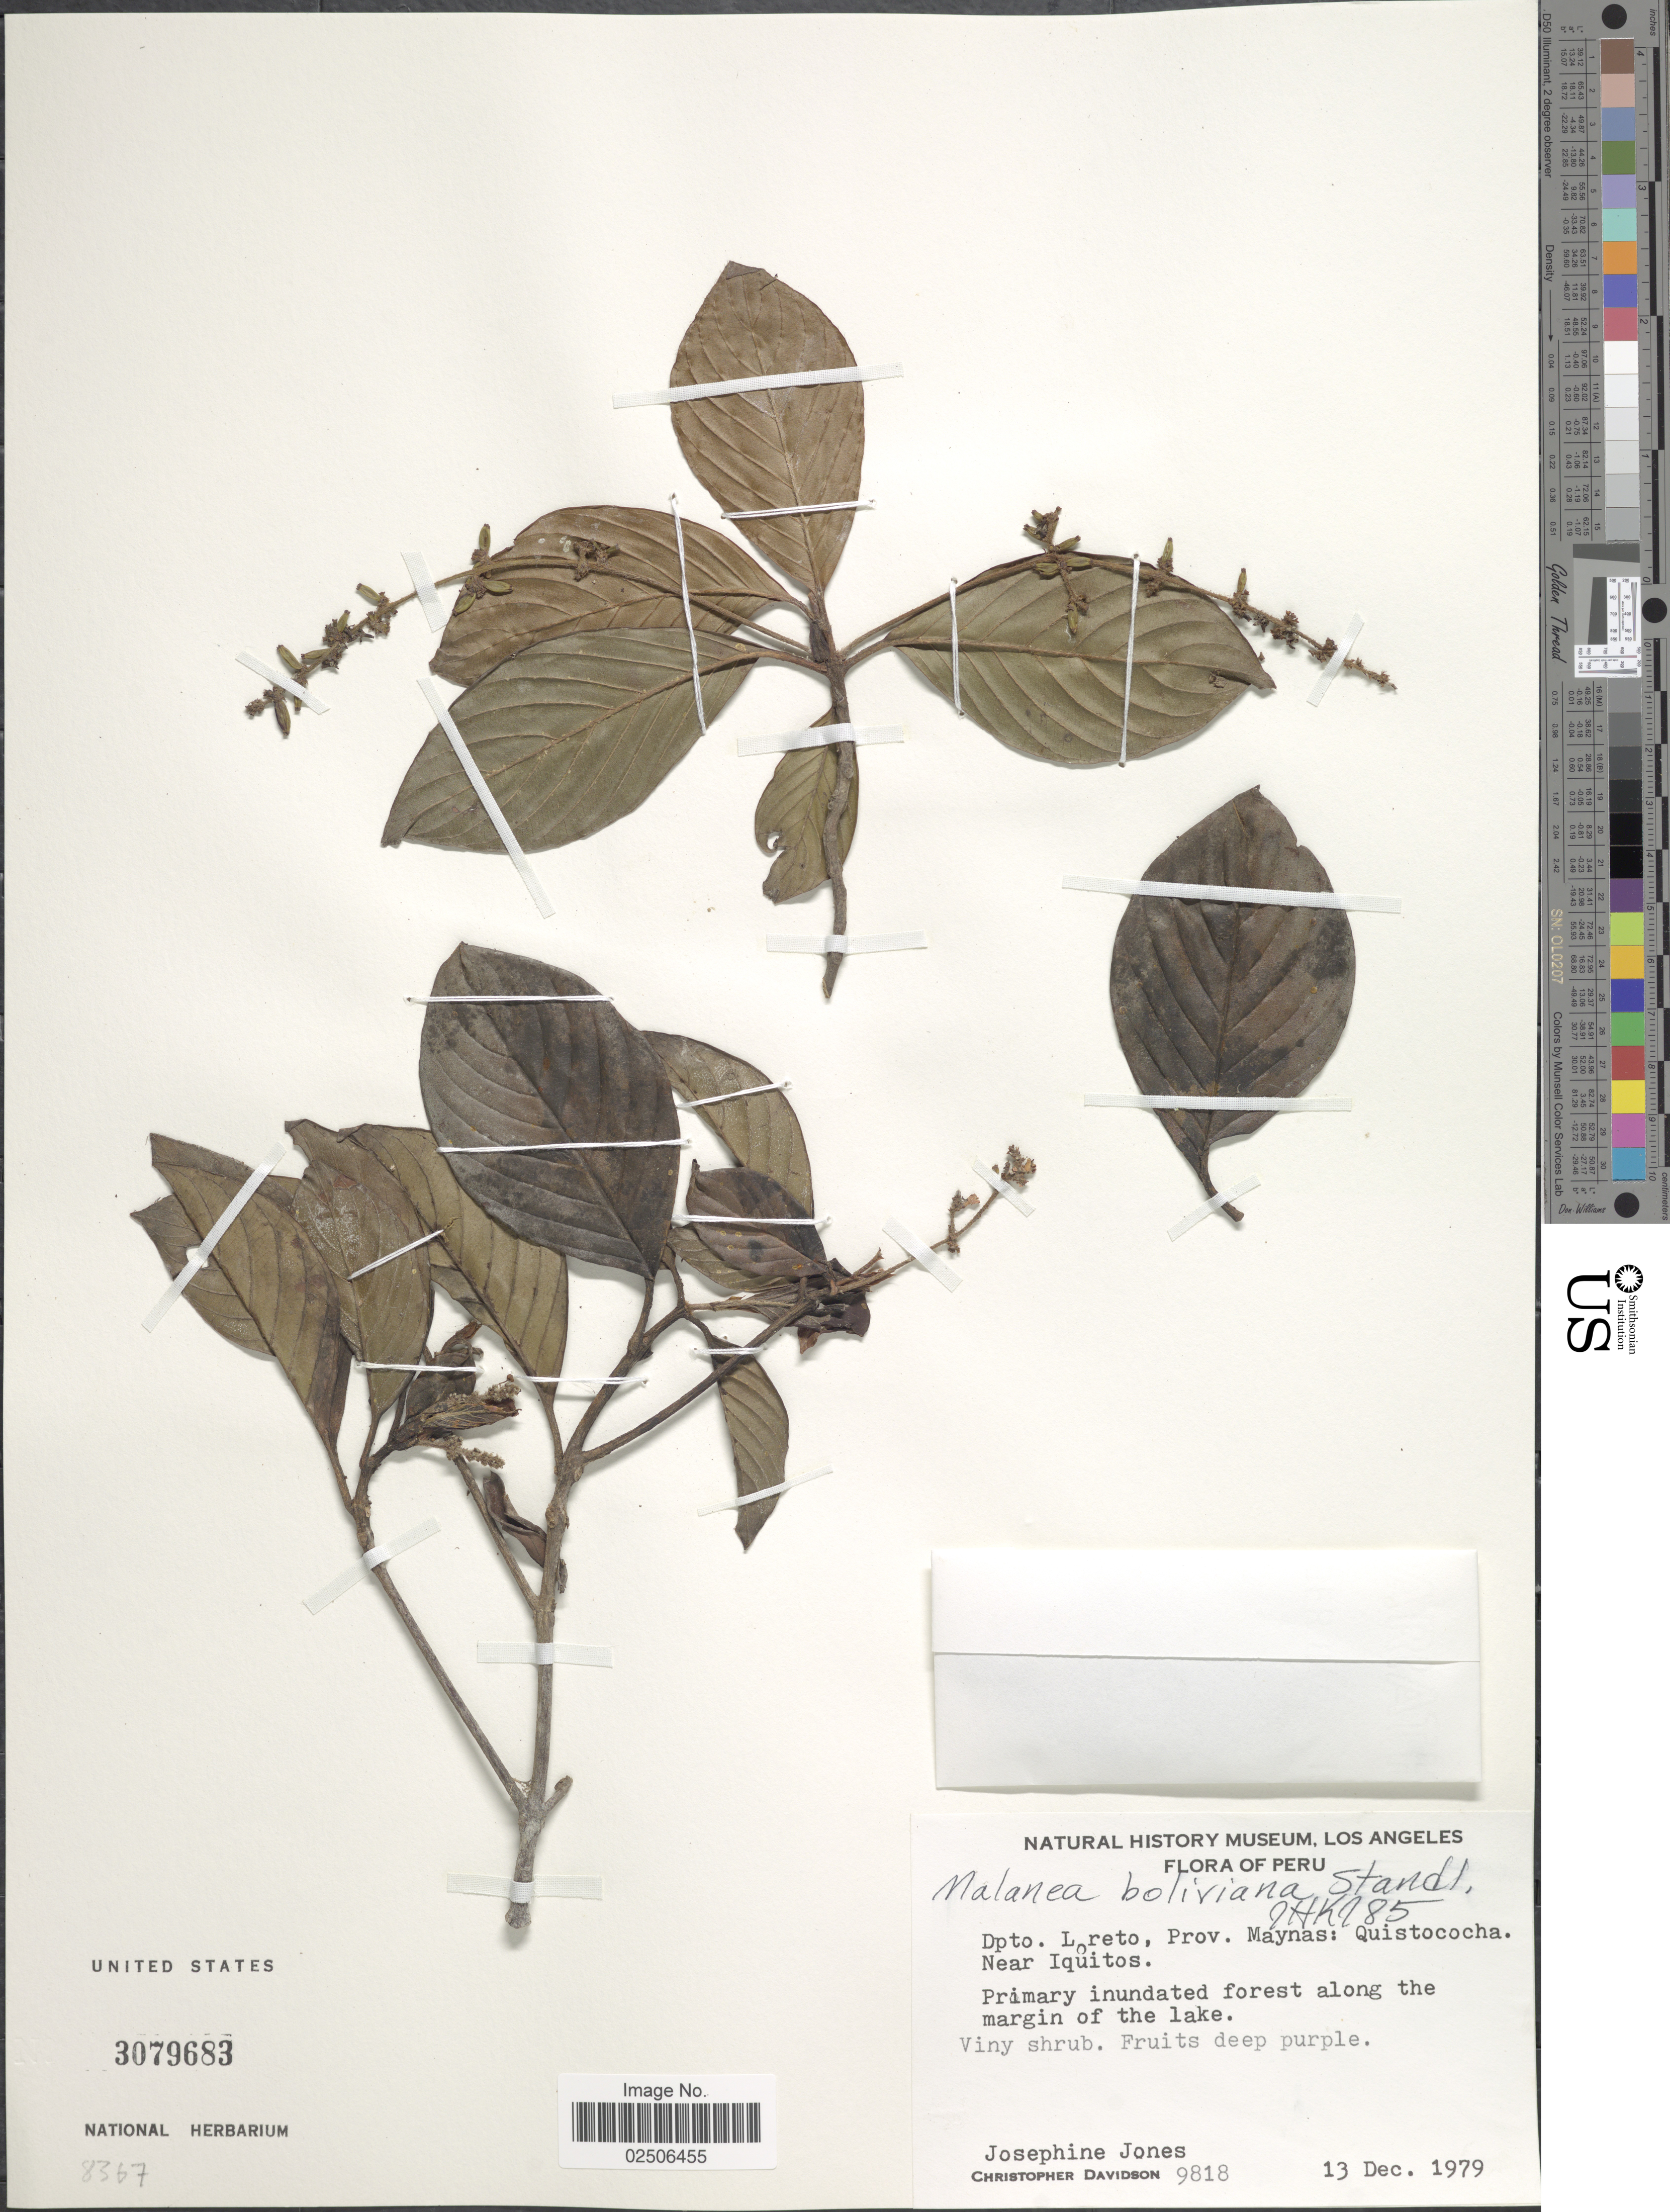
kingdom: Plantae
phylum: Tracheophyta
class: Magnoliopsida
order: Gentianales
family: Rubiaceae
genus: Malanea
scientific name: Malanea boliviana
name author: Standl.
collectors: J. Jones & C. Davidson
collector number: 9818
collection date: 1979-12-13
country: Peru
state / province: Loreto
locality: Prov. Maynas: Quistococha, near Iquitos, primary inundated forest along the margin of the lake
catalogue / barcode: US 3079683